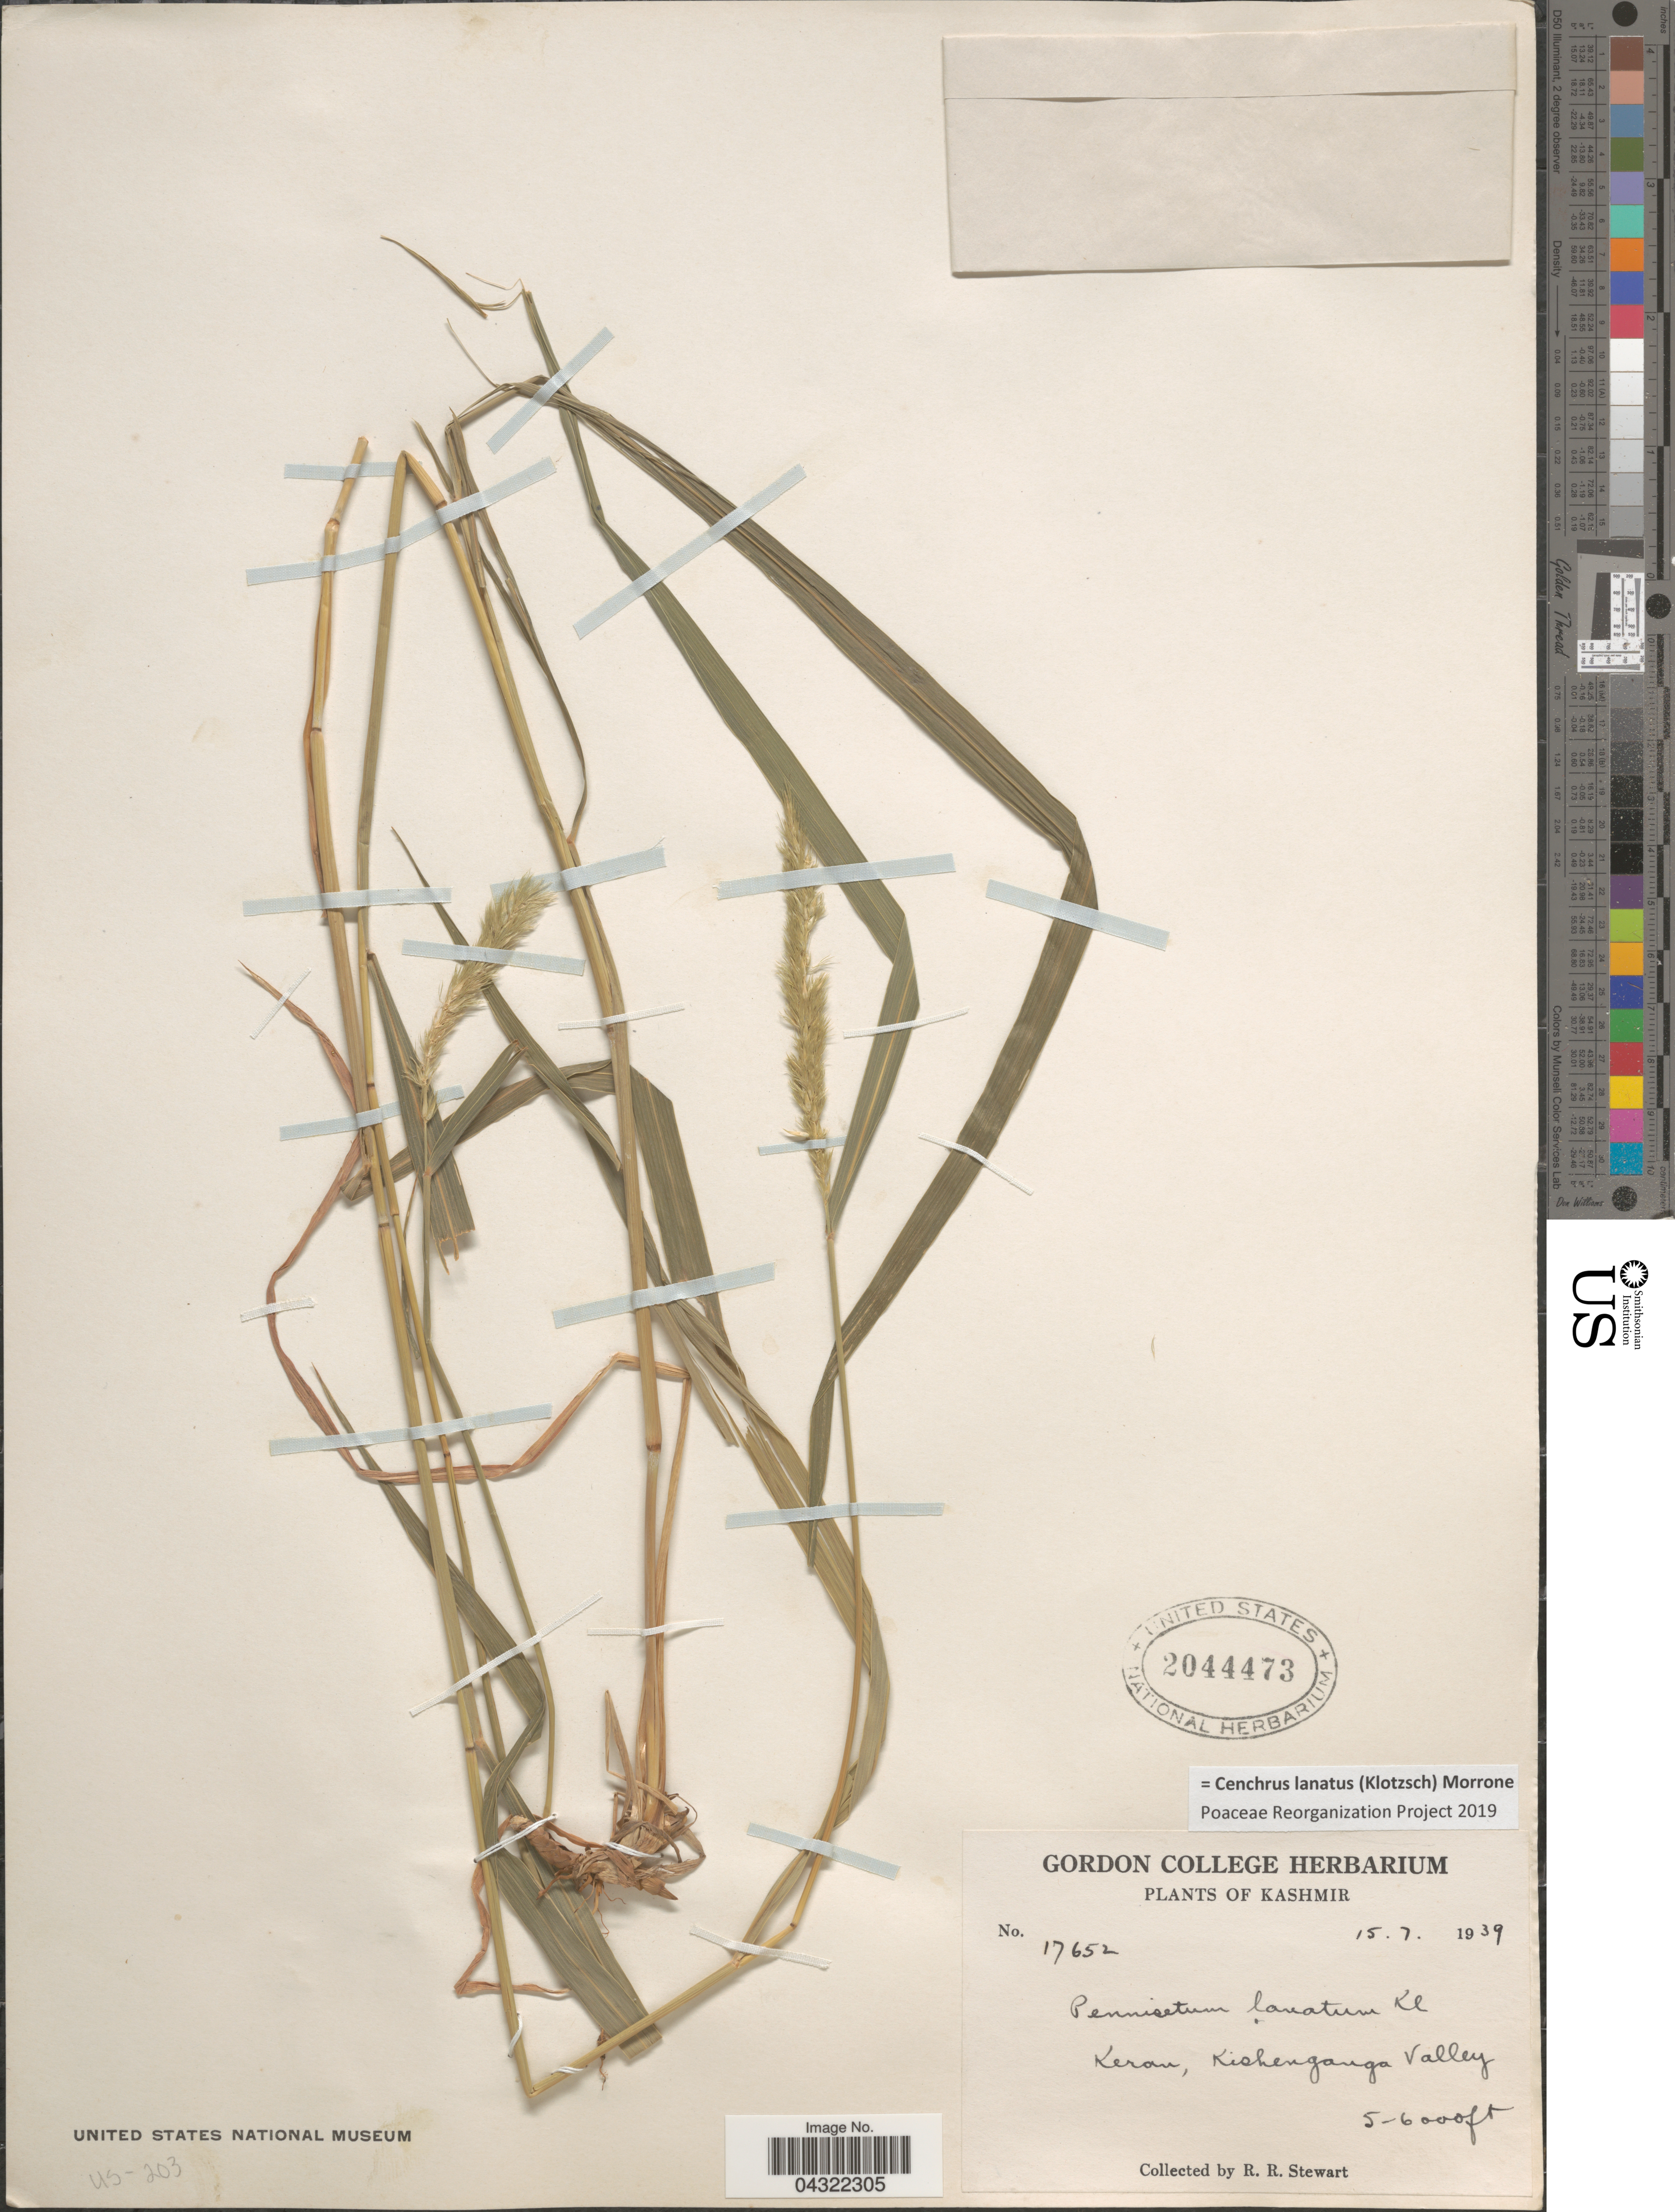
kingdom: Plantae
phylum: Tracheophyta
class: Liliopsida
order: Poales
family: Poaceae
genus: Cenchrus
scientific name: Cenchrus lanatus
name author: (Klotzsch) Morrone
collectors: R. Stewart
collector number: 17652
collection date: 1939-07-15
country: India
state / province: Jammu and Kashmir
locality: Kashmir. Keran, Kishenganga Valley.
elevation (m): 1524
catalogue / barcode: US 2044473